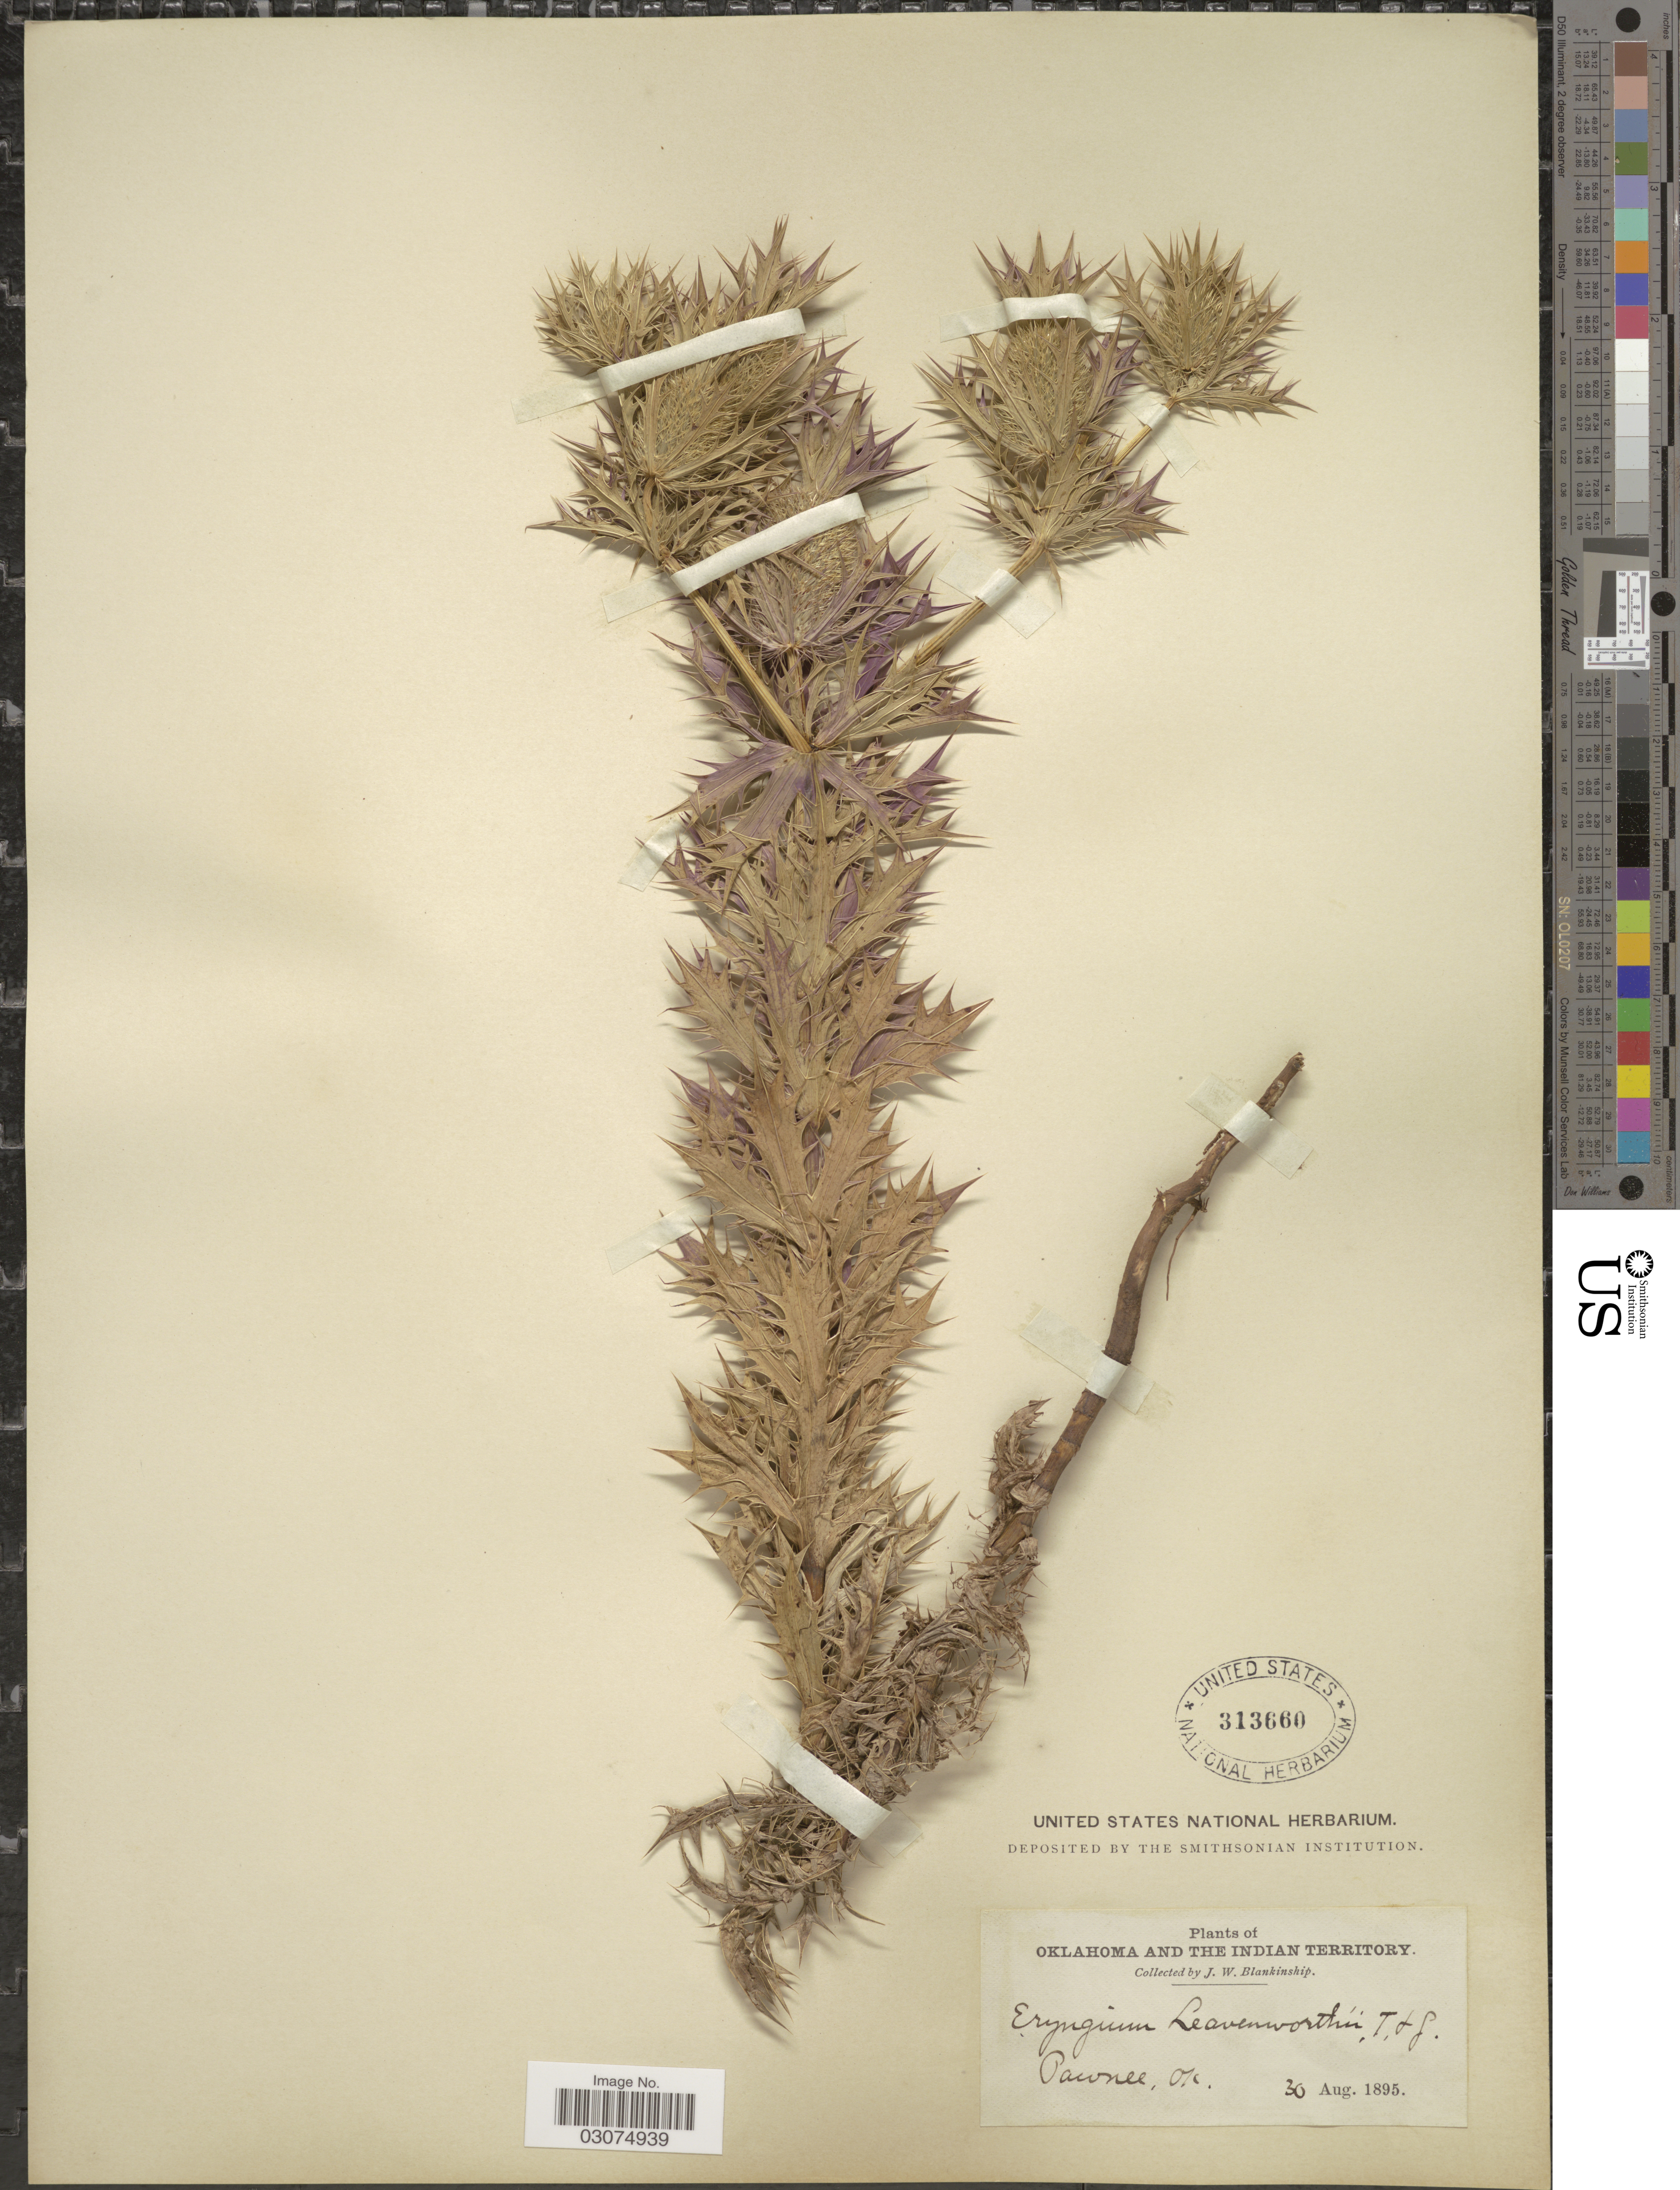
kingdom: Plantae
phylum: Tracheophyta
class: Magnoliopsida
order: Apiales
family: Apiaceae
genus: Eryngium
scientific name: Eryngium leavenworthii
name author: Torr. & A. Gray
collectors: J. W. Blankinship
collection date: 1895-08-30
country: United States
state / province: Oklahoma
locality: Pawnee.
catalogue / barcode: US 313660